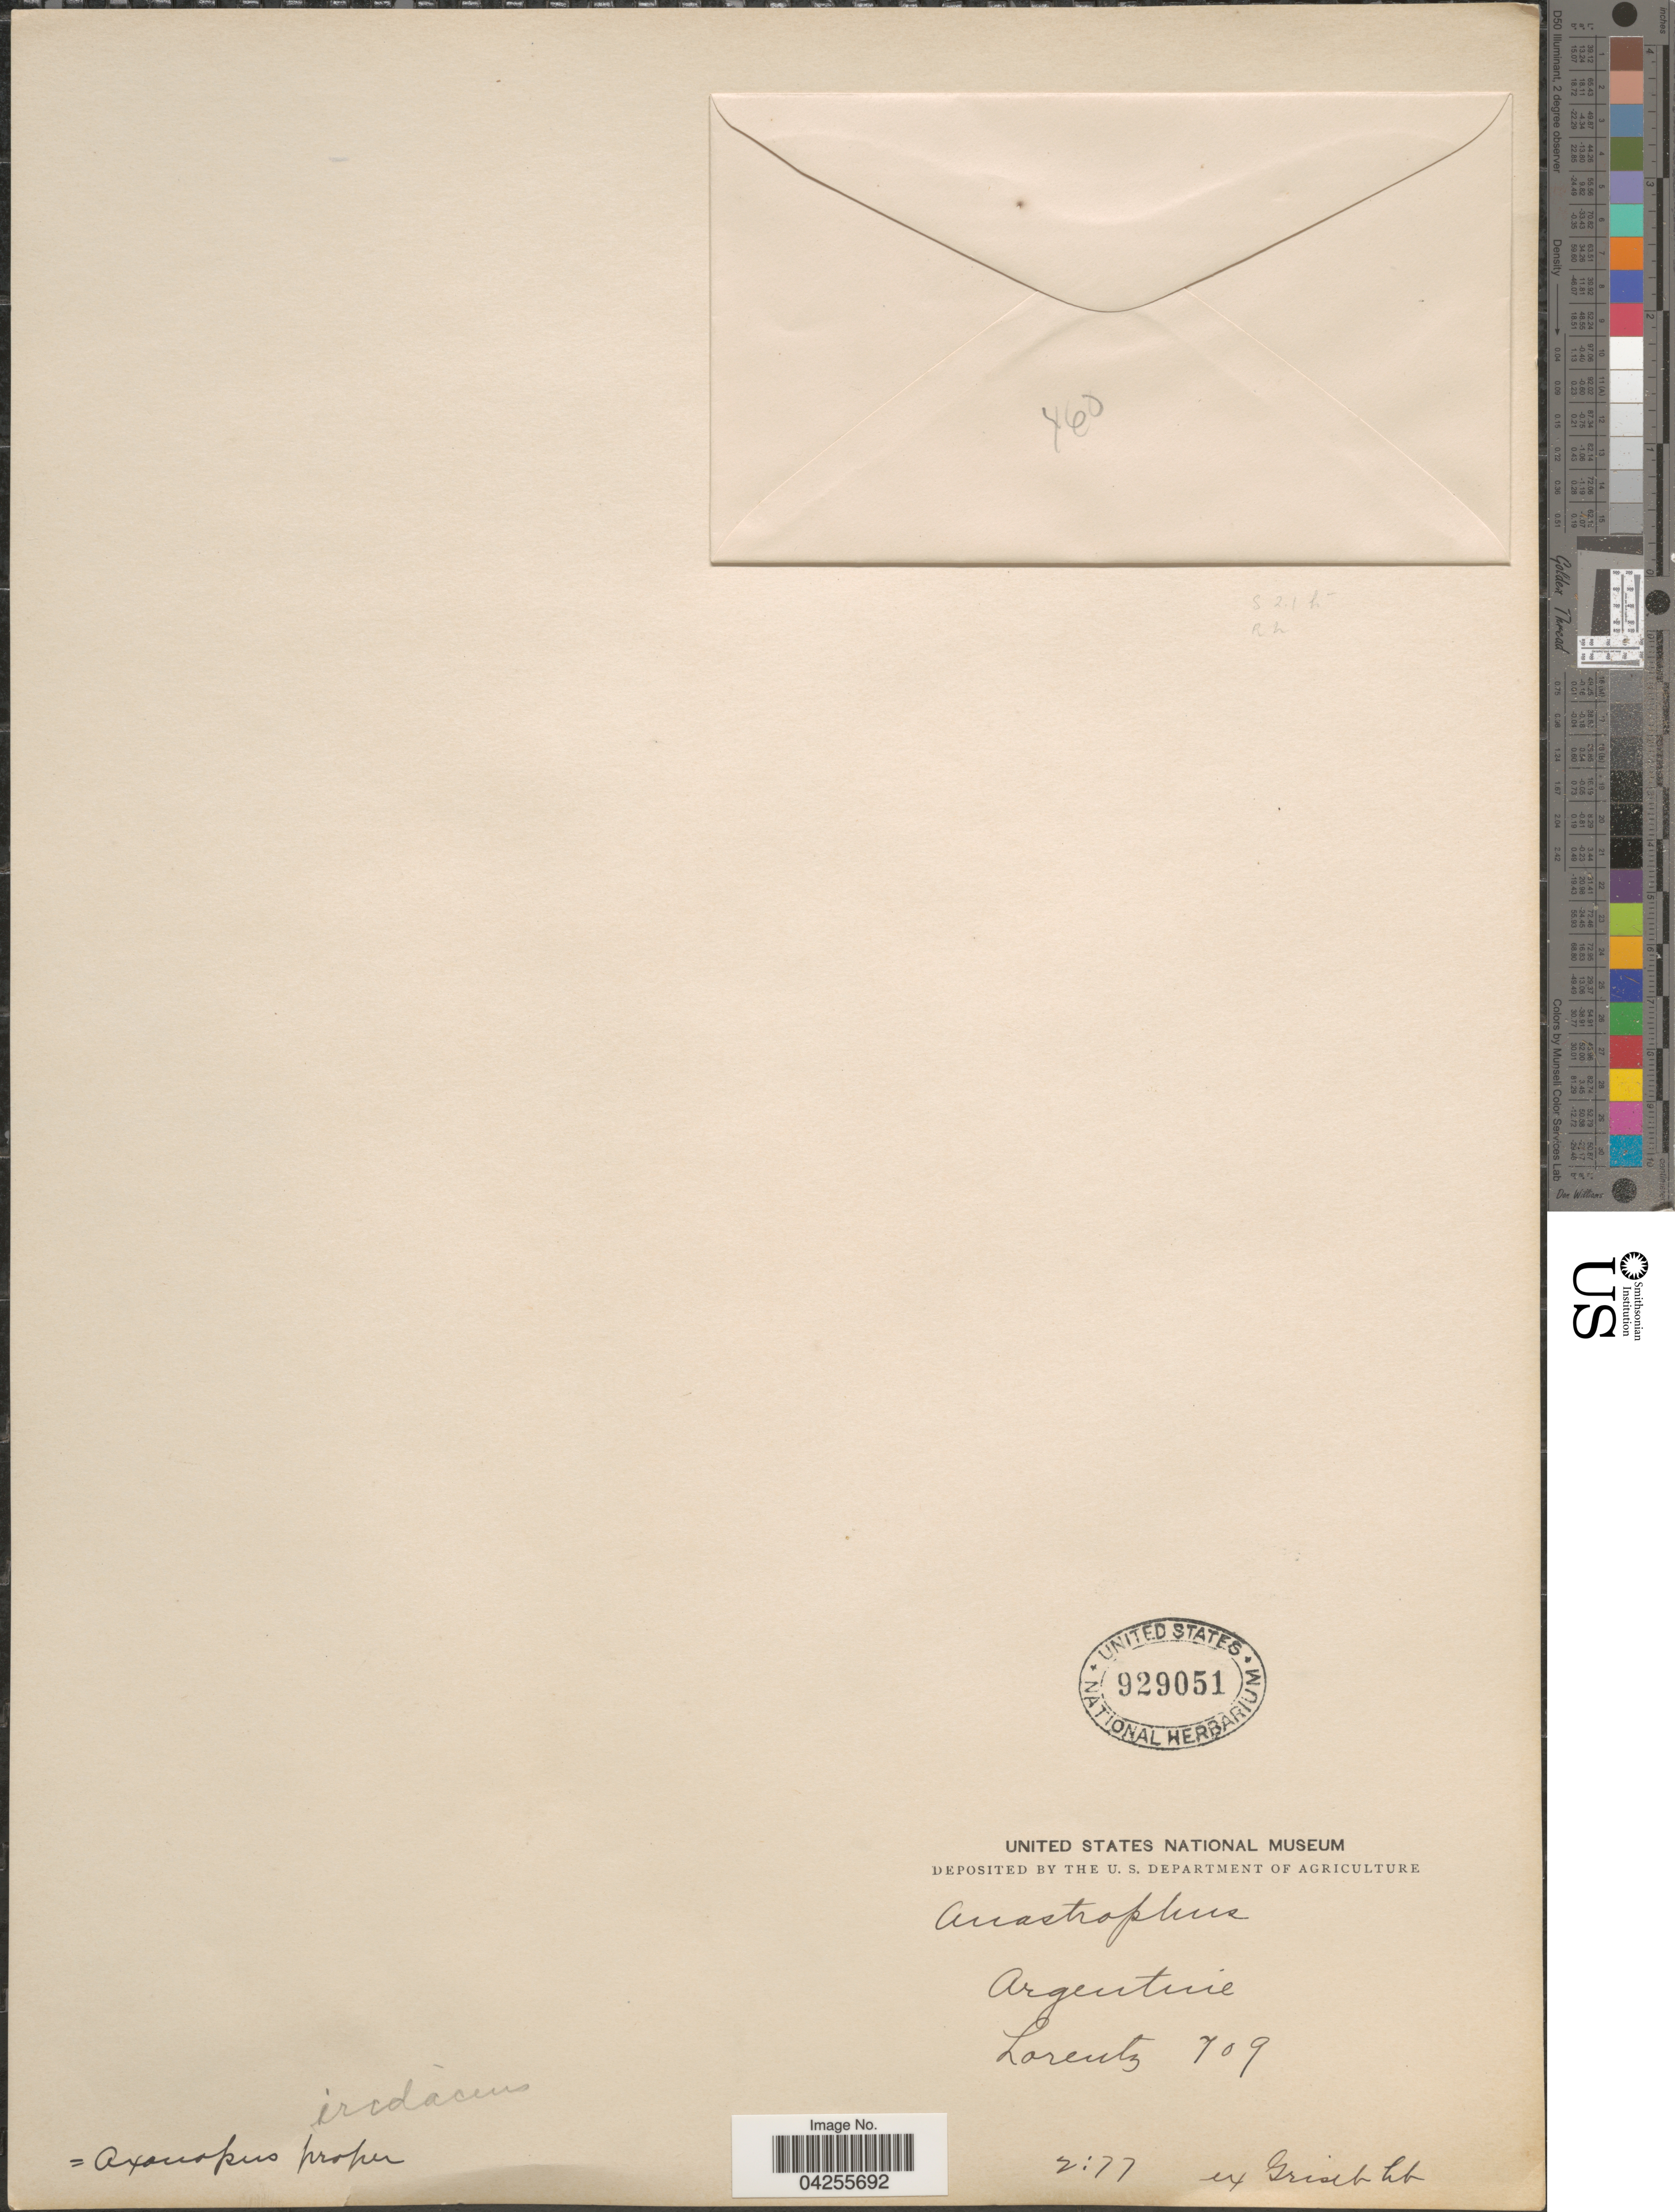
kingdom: Plantae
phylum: Tracheophyta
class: Liliopsida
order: Poales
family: Poaceae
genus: Axonopus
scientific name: Axonopus suffultus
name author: (Nees) Kuhlm.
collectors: -. Lorentz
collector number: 709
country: Argentina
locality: Argentinie.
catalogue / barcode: US 929051